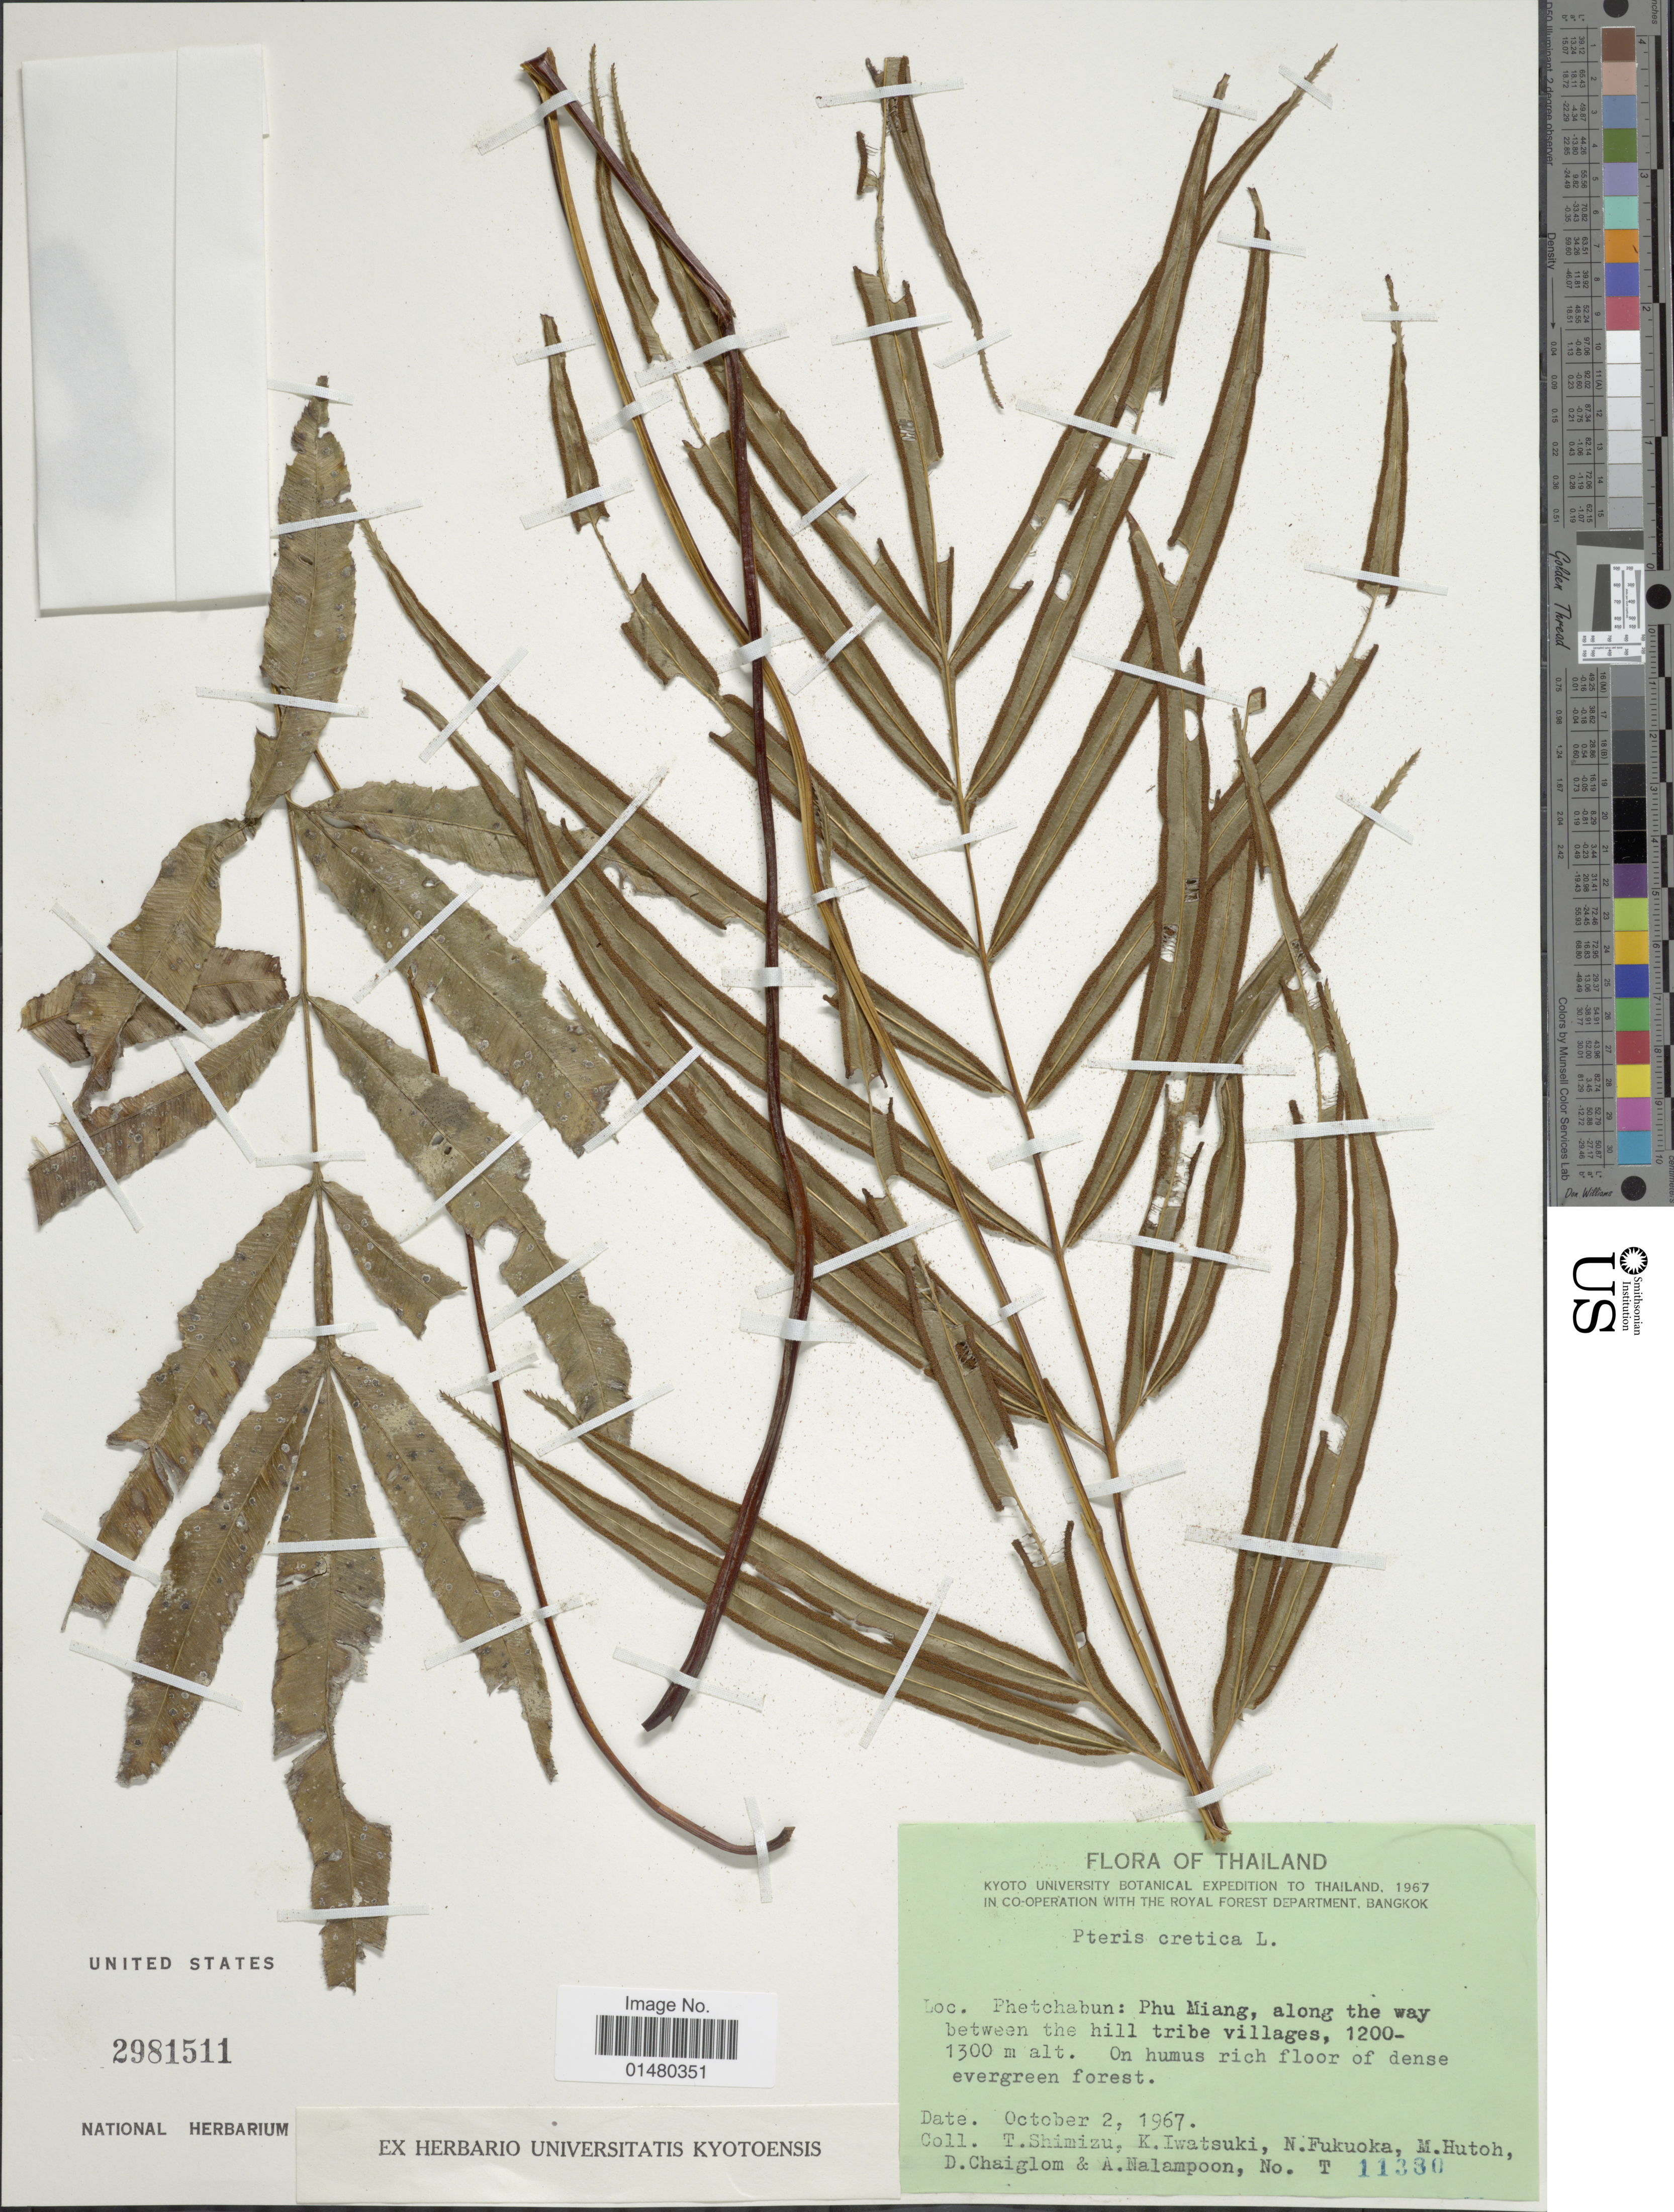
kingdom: Plantae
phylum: Tracheophyta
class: Polypodiopsida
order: Polypodiales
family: Pteridaceae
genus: Pteris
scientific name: Pteris cretica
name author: L.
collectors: T. Shimizu, K. Iwatsuki, N. Fukuoka, M. Hutoh & et al.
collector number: T 11380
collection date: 1967-10-02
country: Thailand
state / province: Phetchabun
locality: Phu Miang, along the way between the hill tribe village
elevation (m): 1200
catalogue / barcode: US 2981511